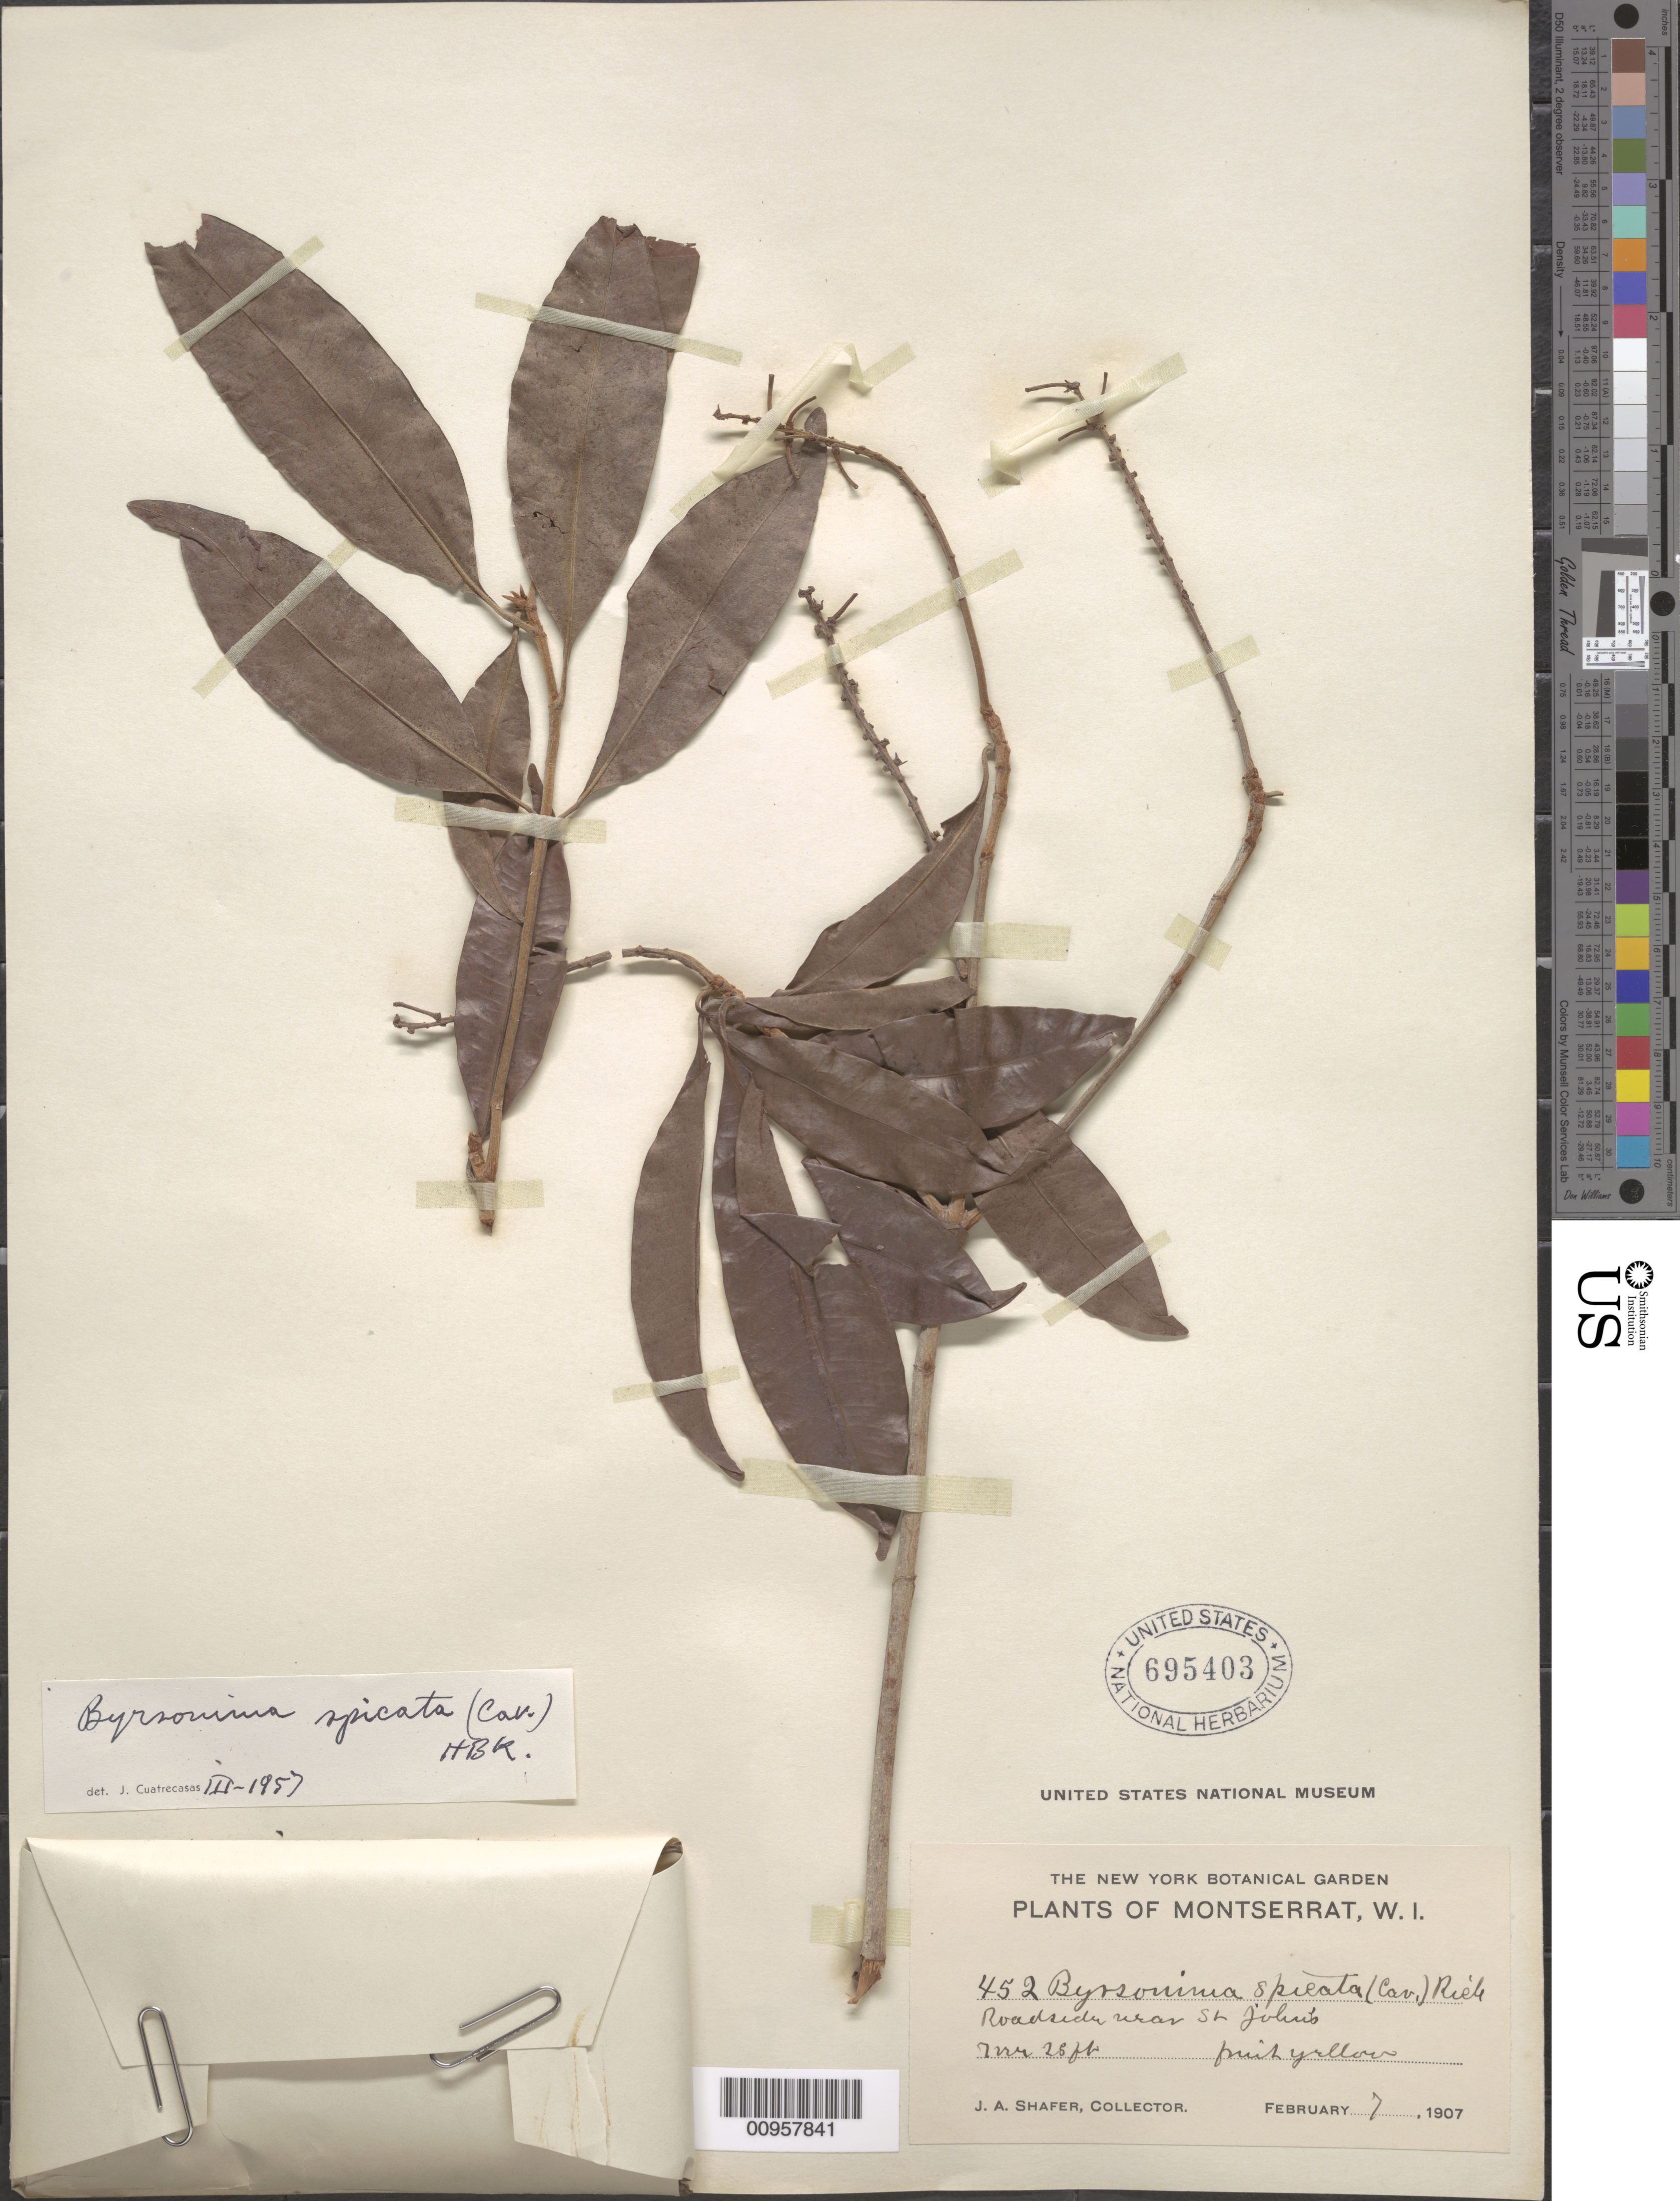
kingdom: Plantae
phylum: Tracheophyta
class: Magnoliopsida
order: Malpighiales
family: Malpighiaceae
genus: Byrsonima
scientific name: Byrsonima spicata (Cav.) DC.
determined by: Cuatrecasas, J.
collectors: J. A. Shafer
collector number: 452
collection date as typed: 07 Feb 1907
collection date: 1907-02-07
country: Montserrat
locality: Near St. John's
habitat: Roadside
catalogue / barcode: US 695403